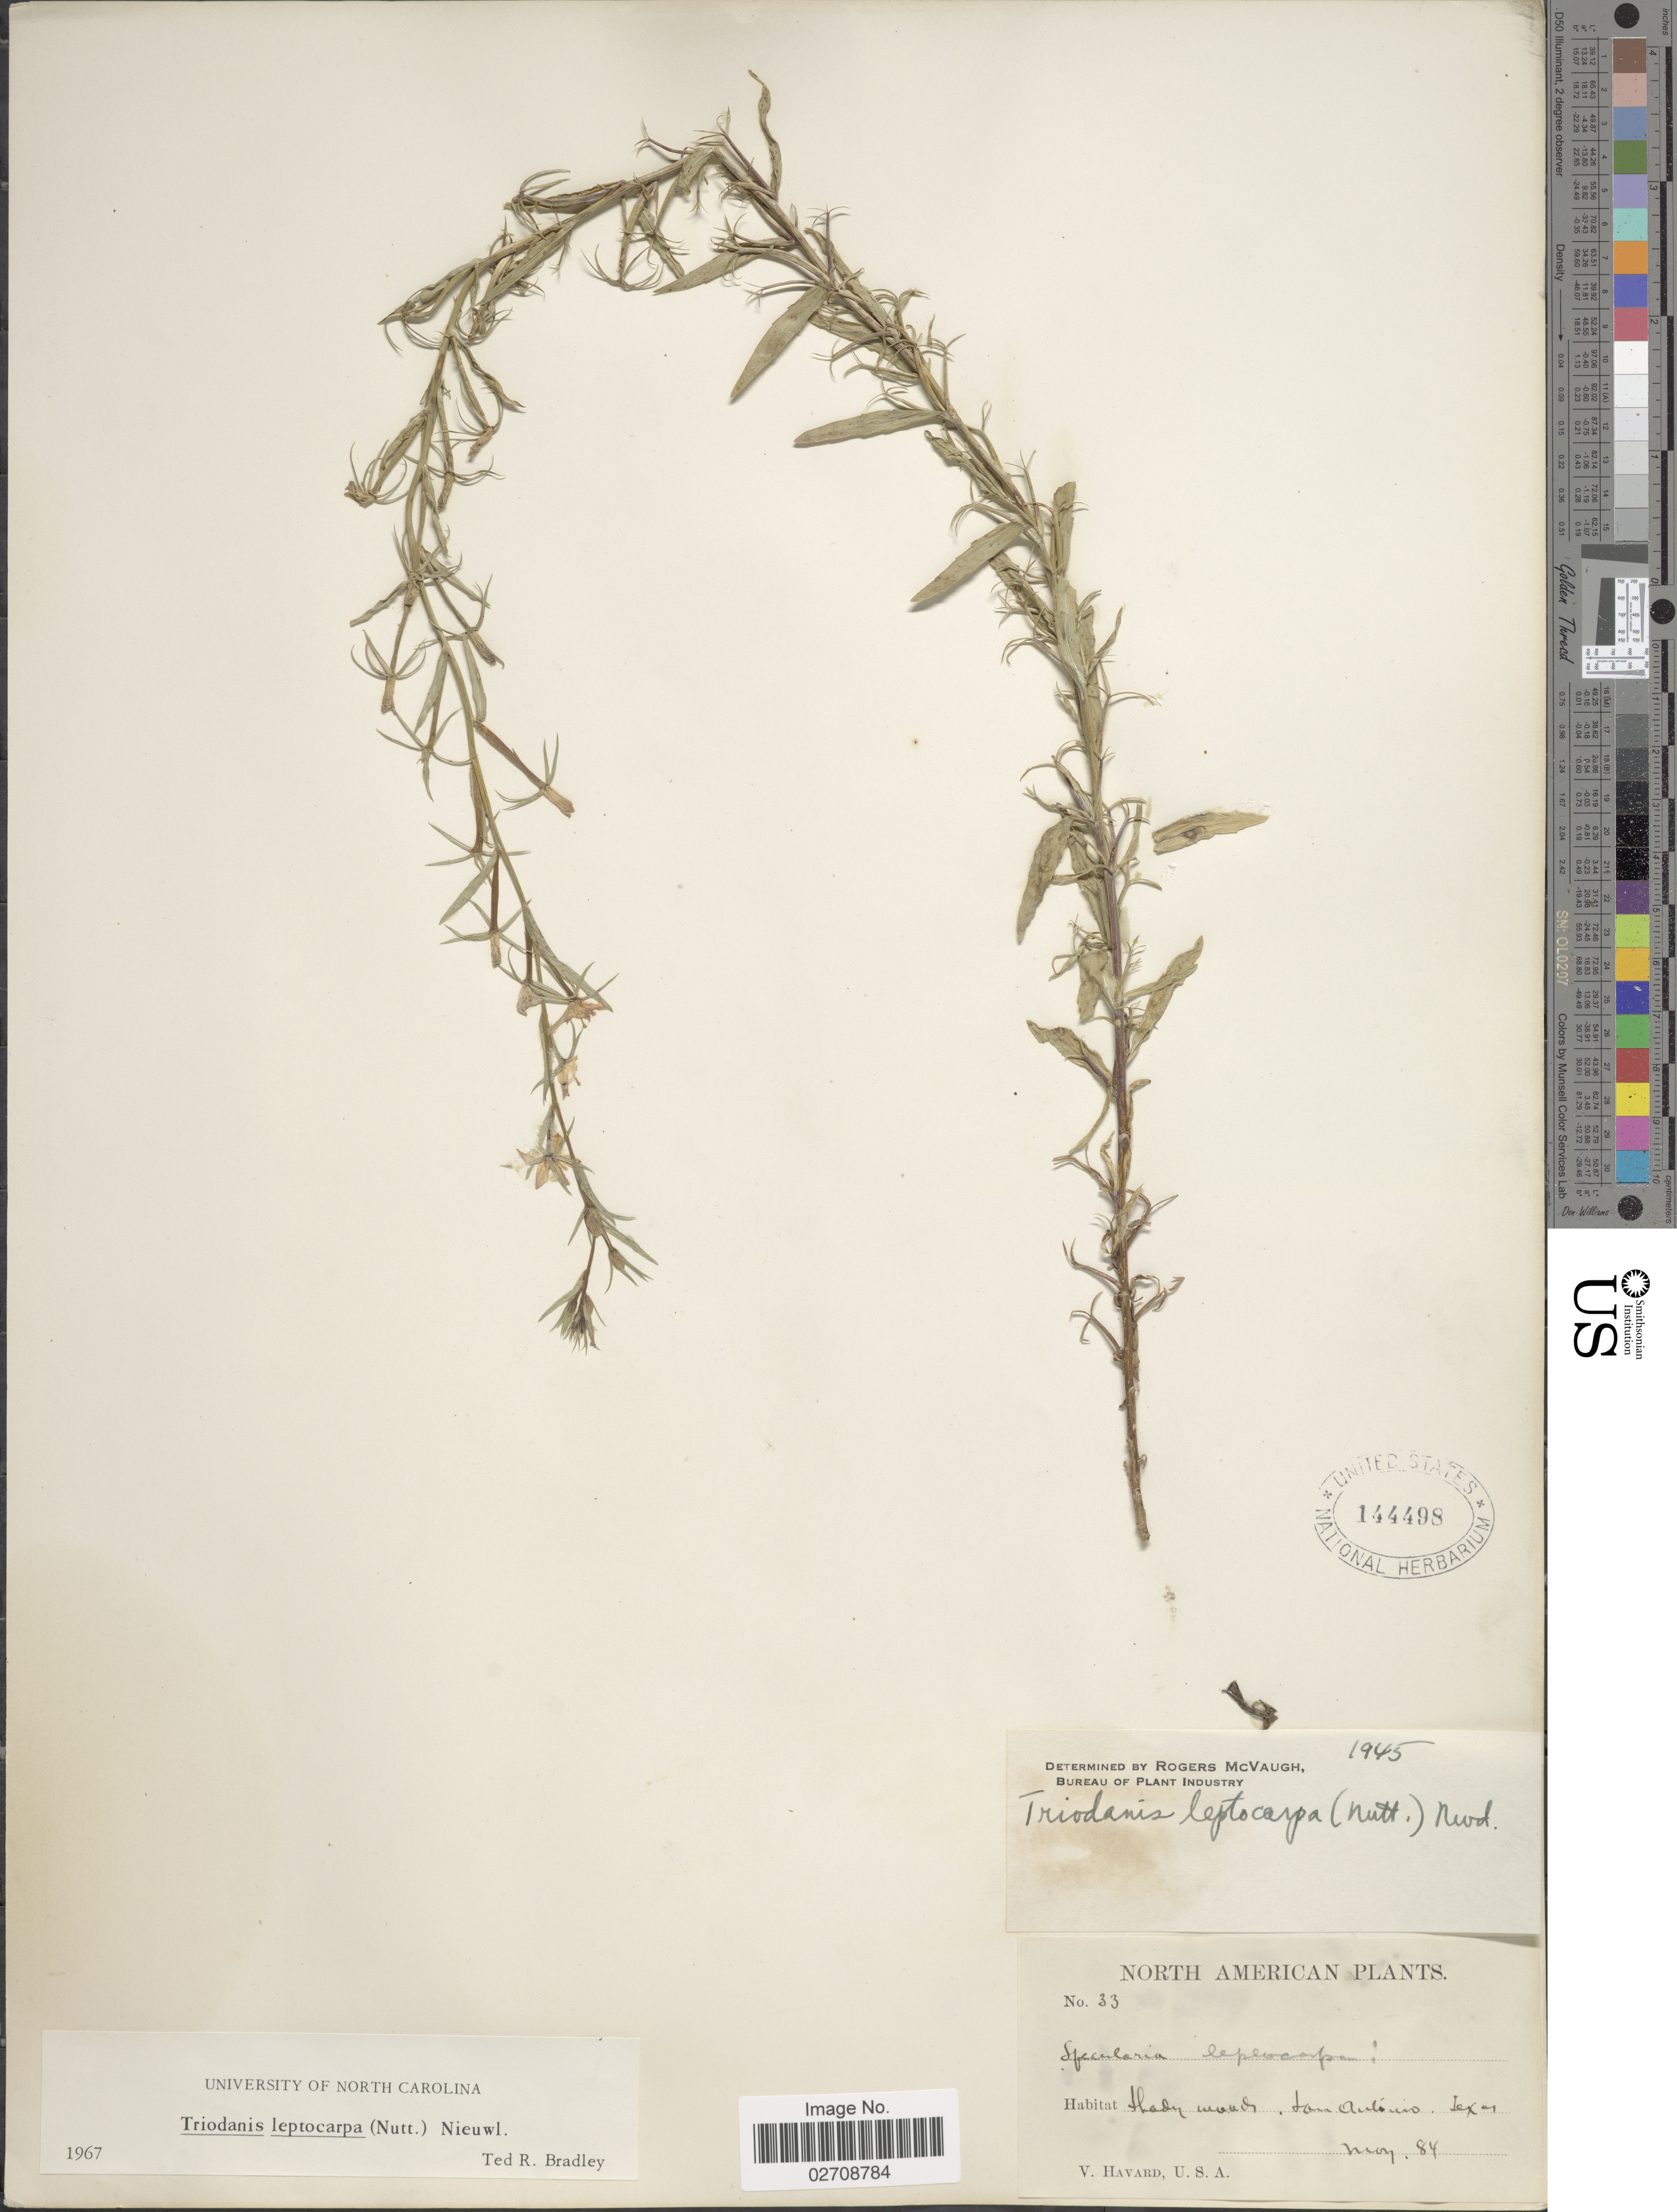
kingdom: Plantae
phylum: Tracheophyta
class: Magnoliopsida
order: Asterales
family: Campanulaceae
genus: Triodanis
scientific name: Triodanis leptocarpa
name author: Nieuwl.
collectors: V. Havard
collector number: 33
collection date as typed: Transcribed d/m/y: /5/84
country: United States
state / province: Texas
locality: San Antonio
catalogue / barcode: US 144498